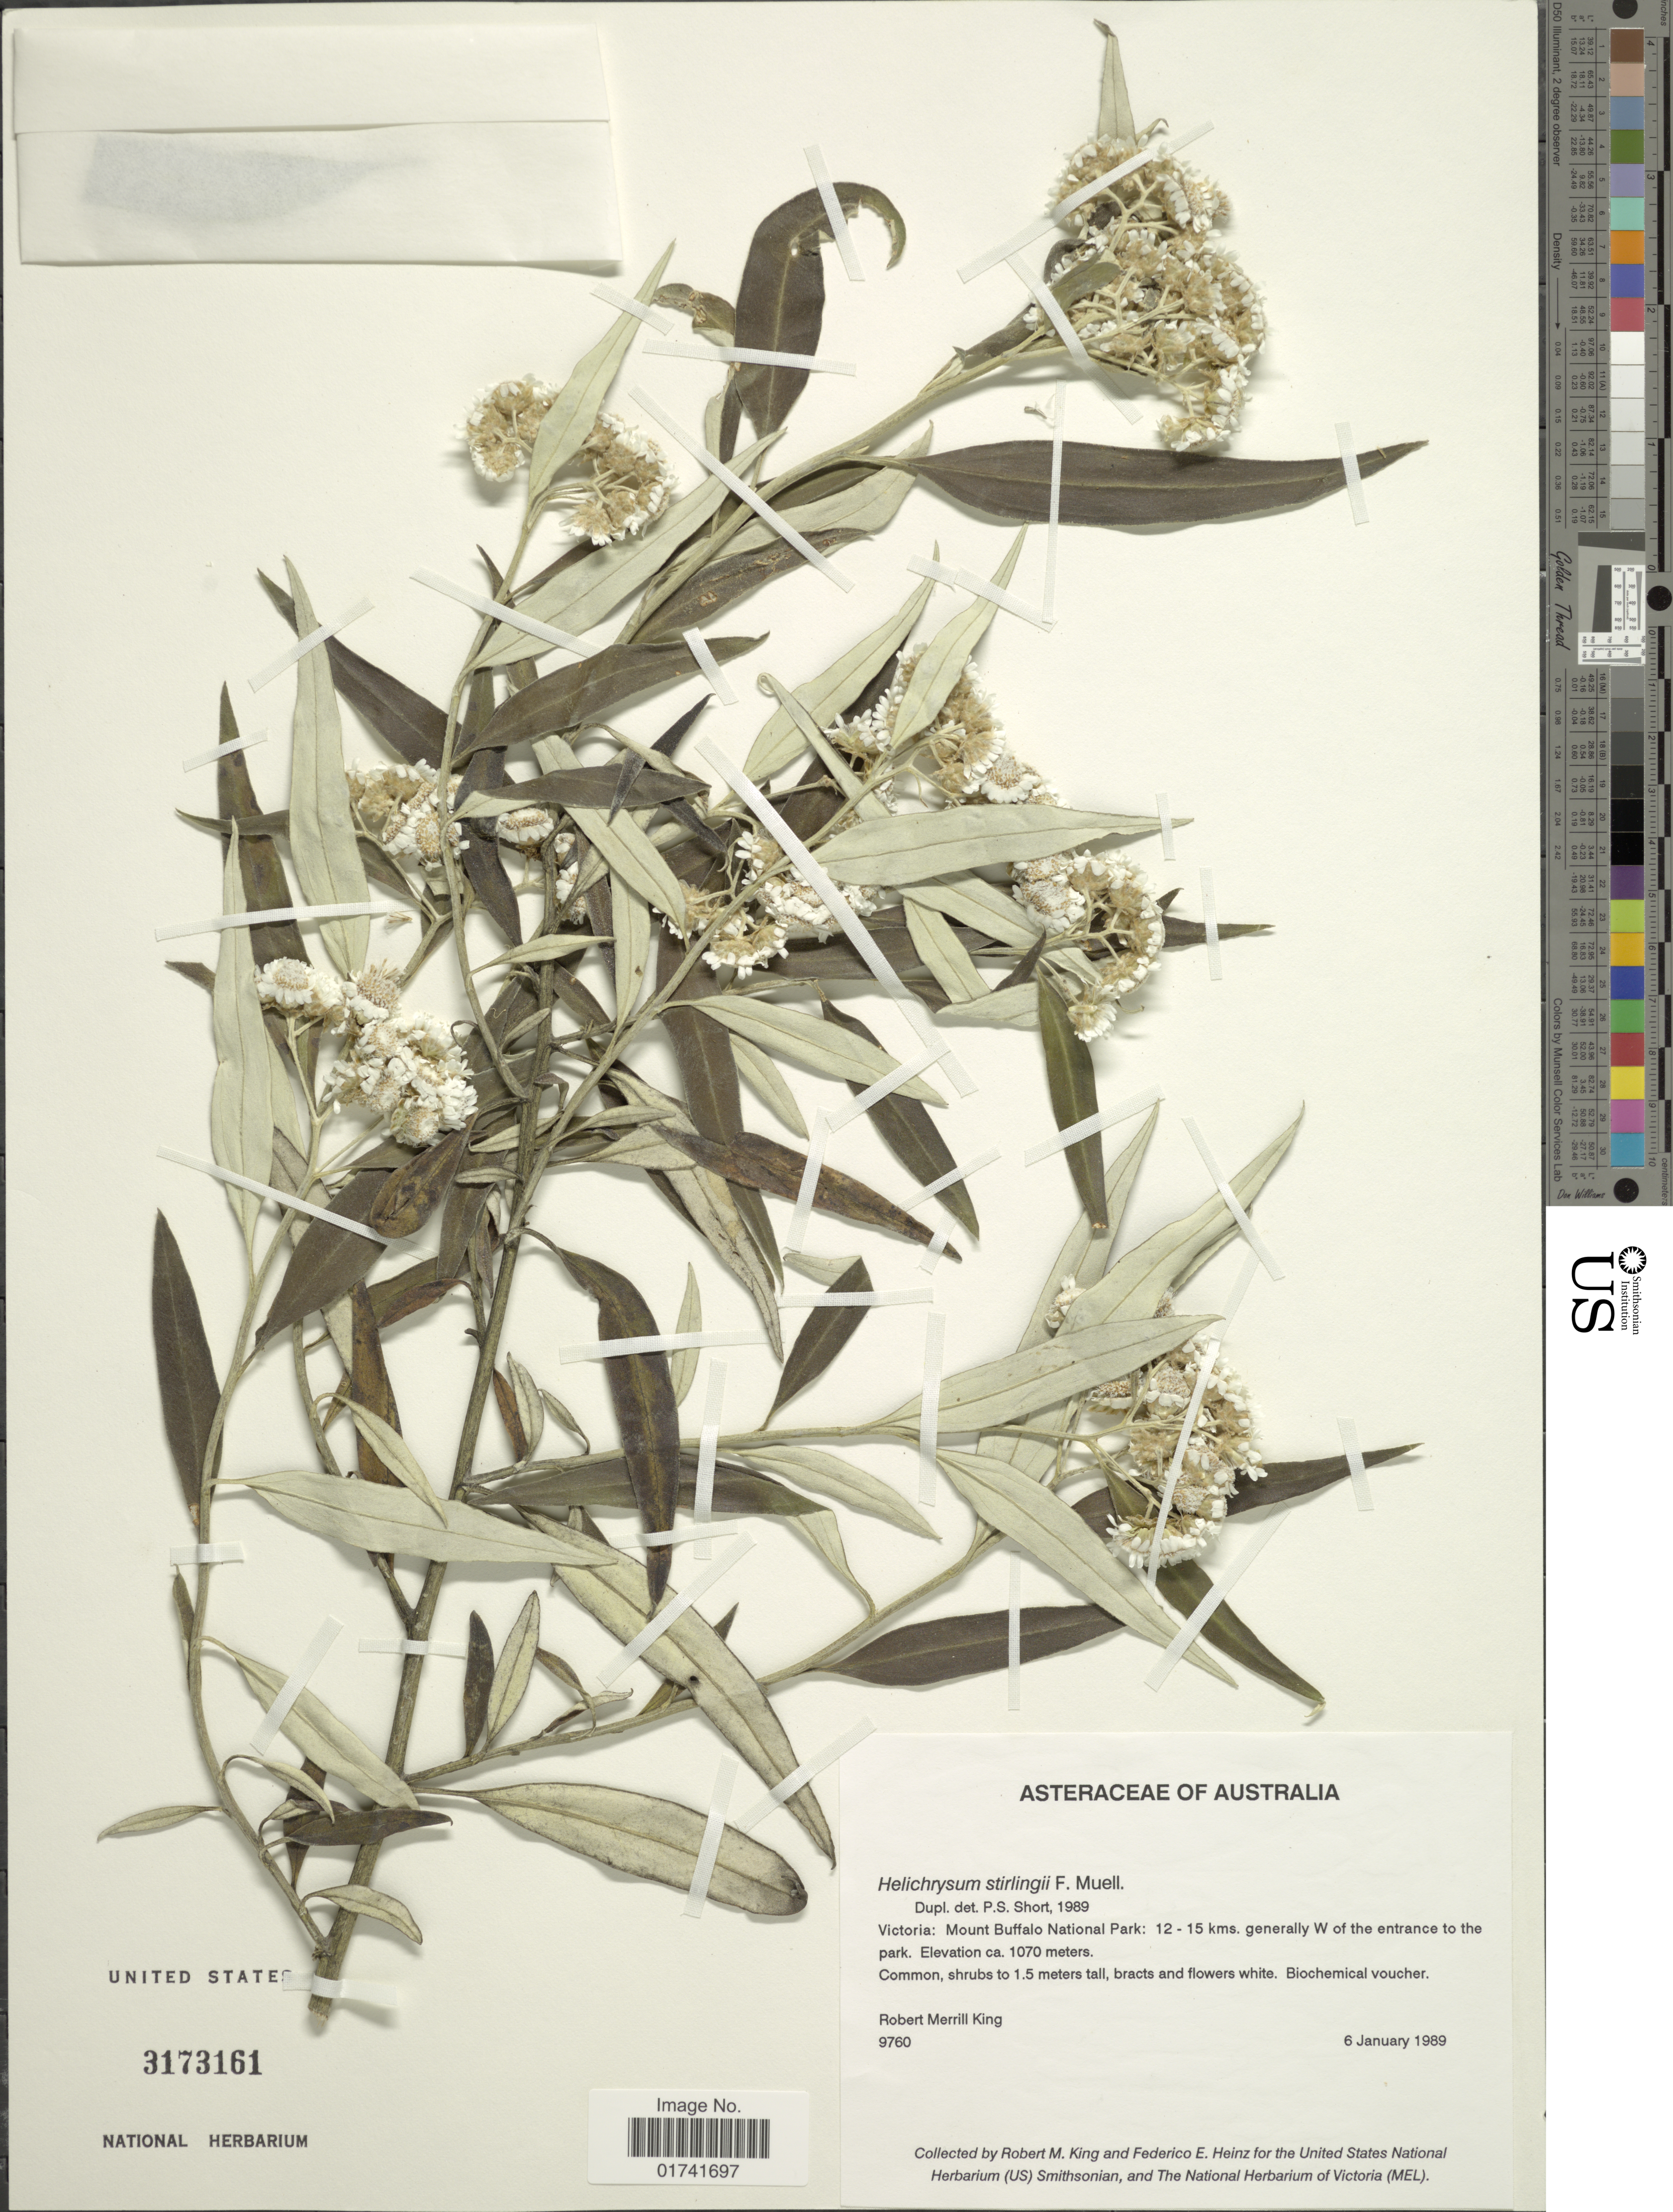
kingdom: Plantae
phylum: Tracheophyta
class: Magnoliopsida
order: Asterales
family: Asteraceae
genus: Ozothamnus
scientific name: Ozothamnus stirlingii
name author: (F. Muell.) Anderb.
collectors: R. M. King & F. Heinz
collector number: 9760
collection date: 1989-01-06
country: Australia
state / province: Victoria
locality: Victoria: Mount Buffalo National Park: 12-15 kms. generally W of the entrance to the park.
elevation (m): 1070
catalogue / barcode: US 3173161